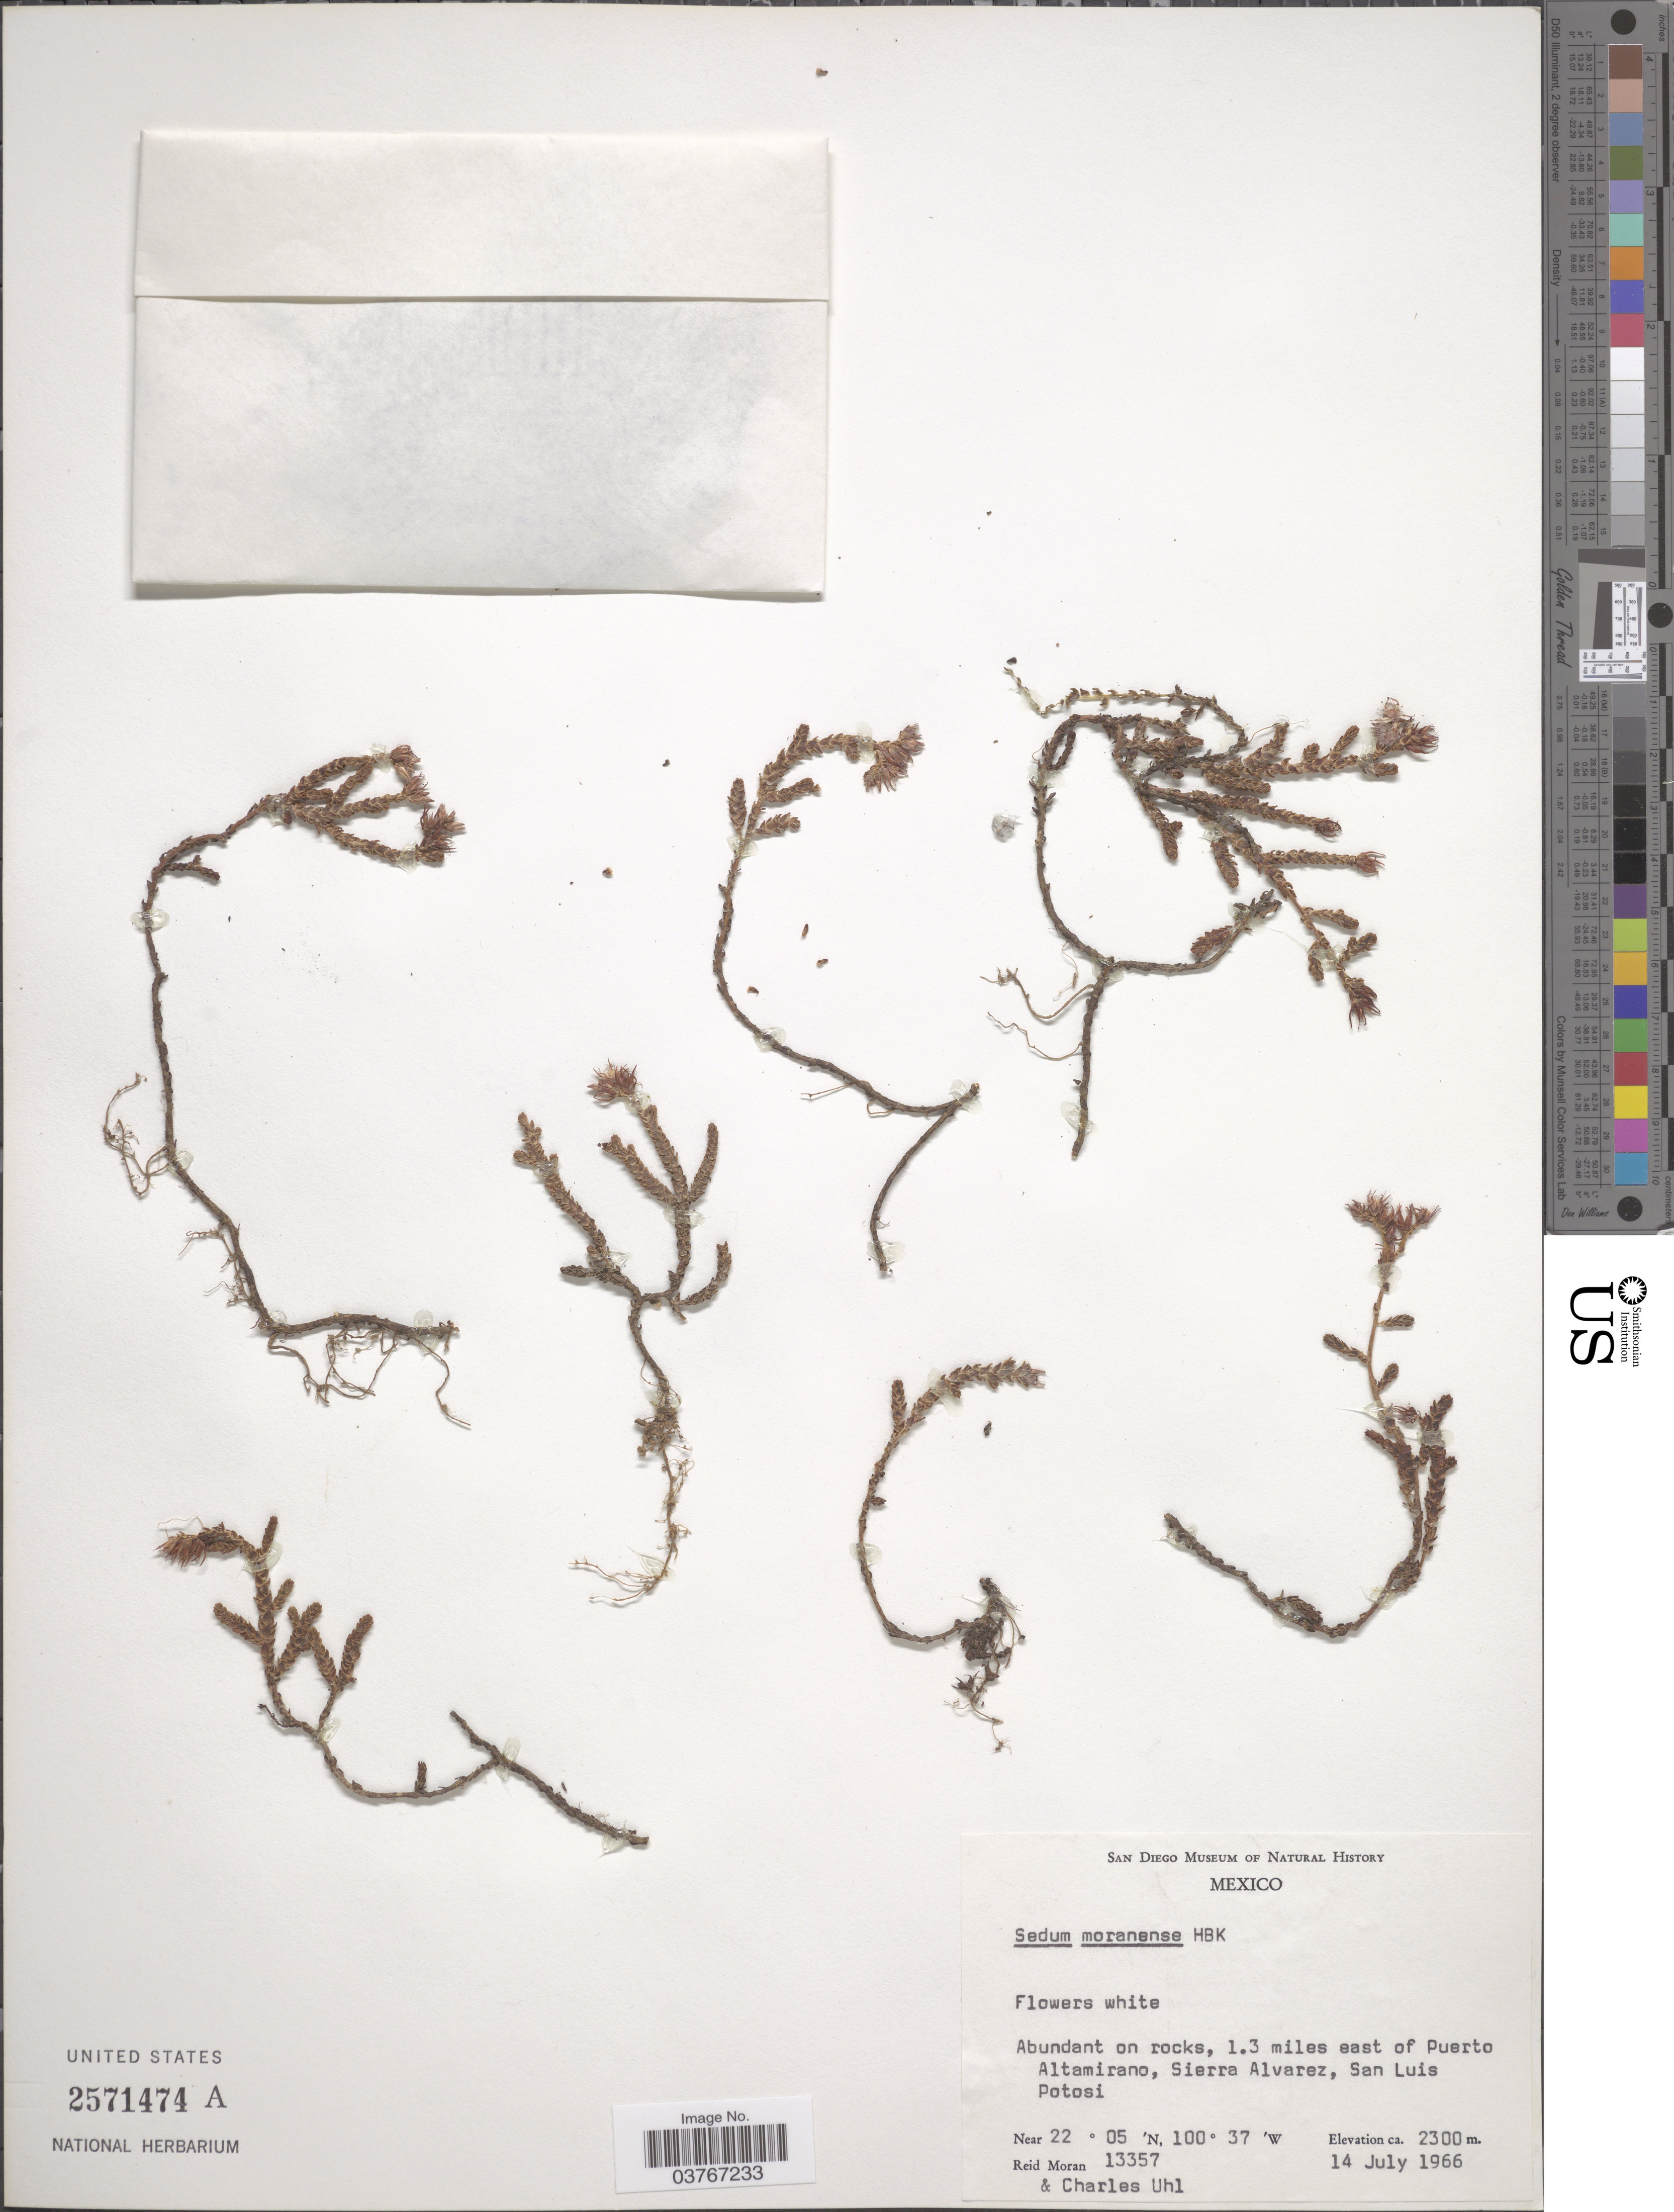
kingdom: Plantae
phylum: Tracheophyta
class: Magnoliopsida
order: Saxifragales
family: Crassulaceae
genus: Sedum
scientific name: Sedum moranense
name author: Kunth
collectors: R. V. Moran & C. Uhl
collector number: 12257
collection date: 1966-07-14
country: Mexico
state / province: San Luis Potosí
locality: Abundant on rocks, 1.3 miles east of Puerto Altamirano, Sierra Alvarez.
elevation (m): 2300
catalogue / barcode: US 2571474A